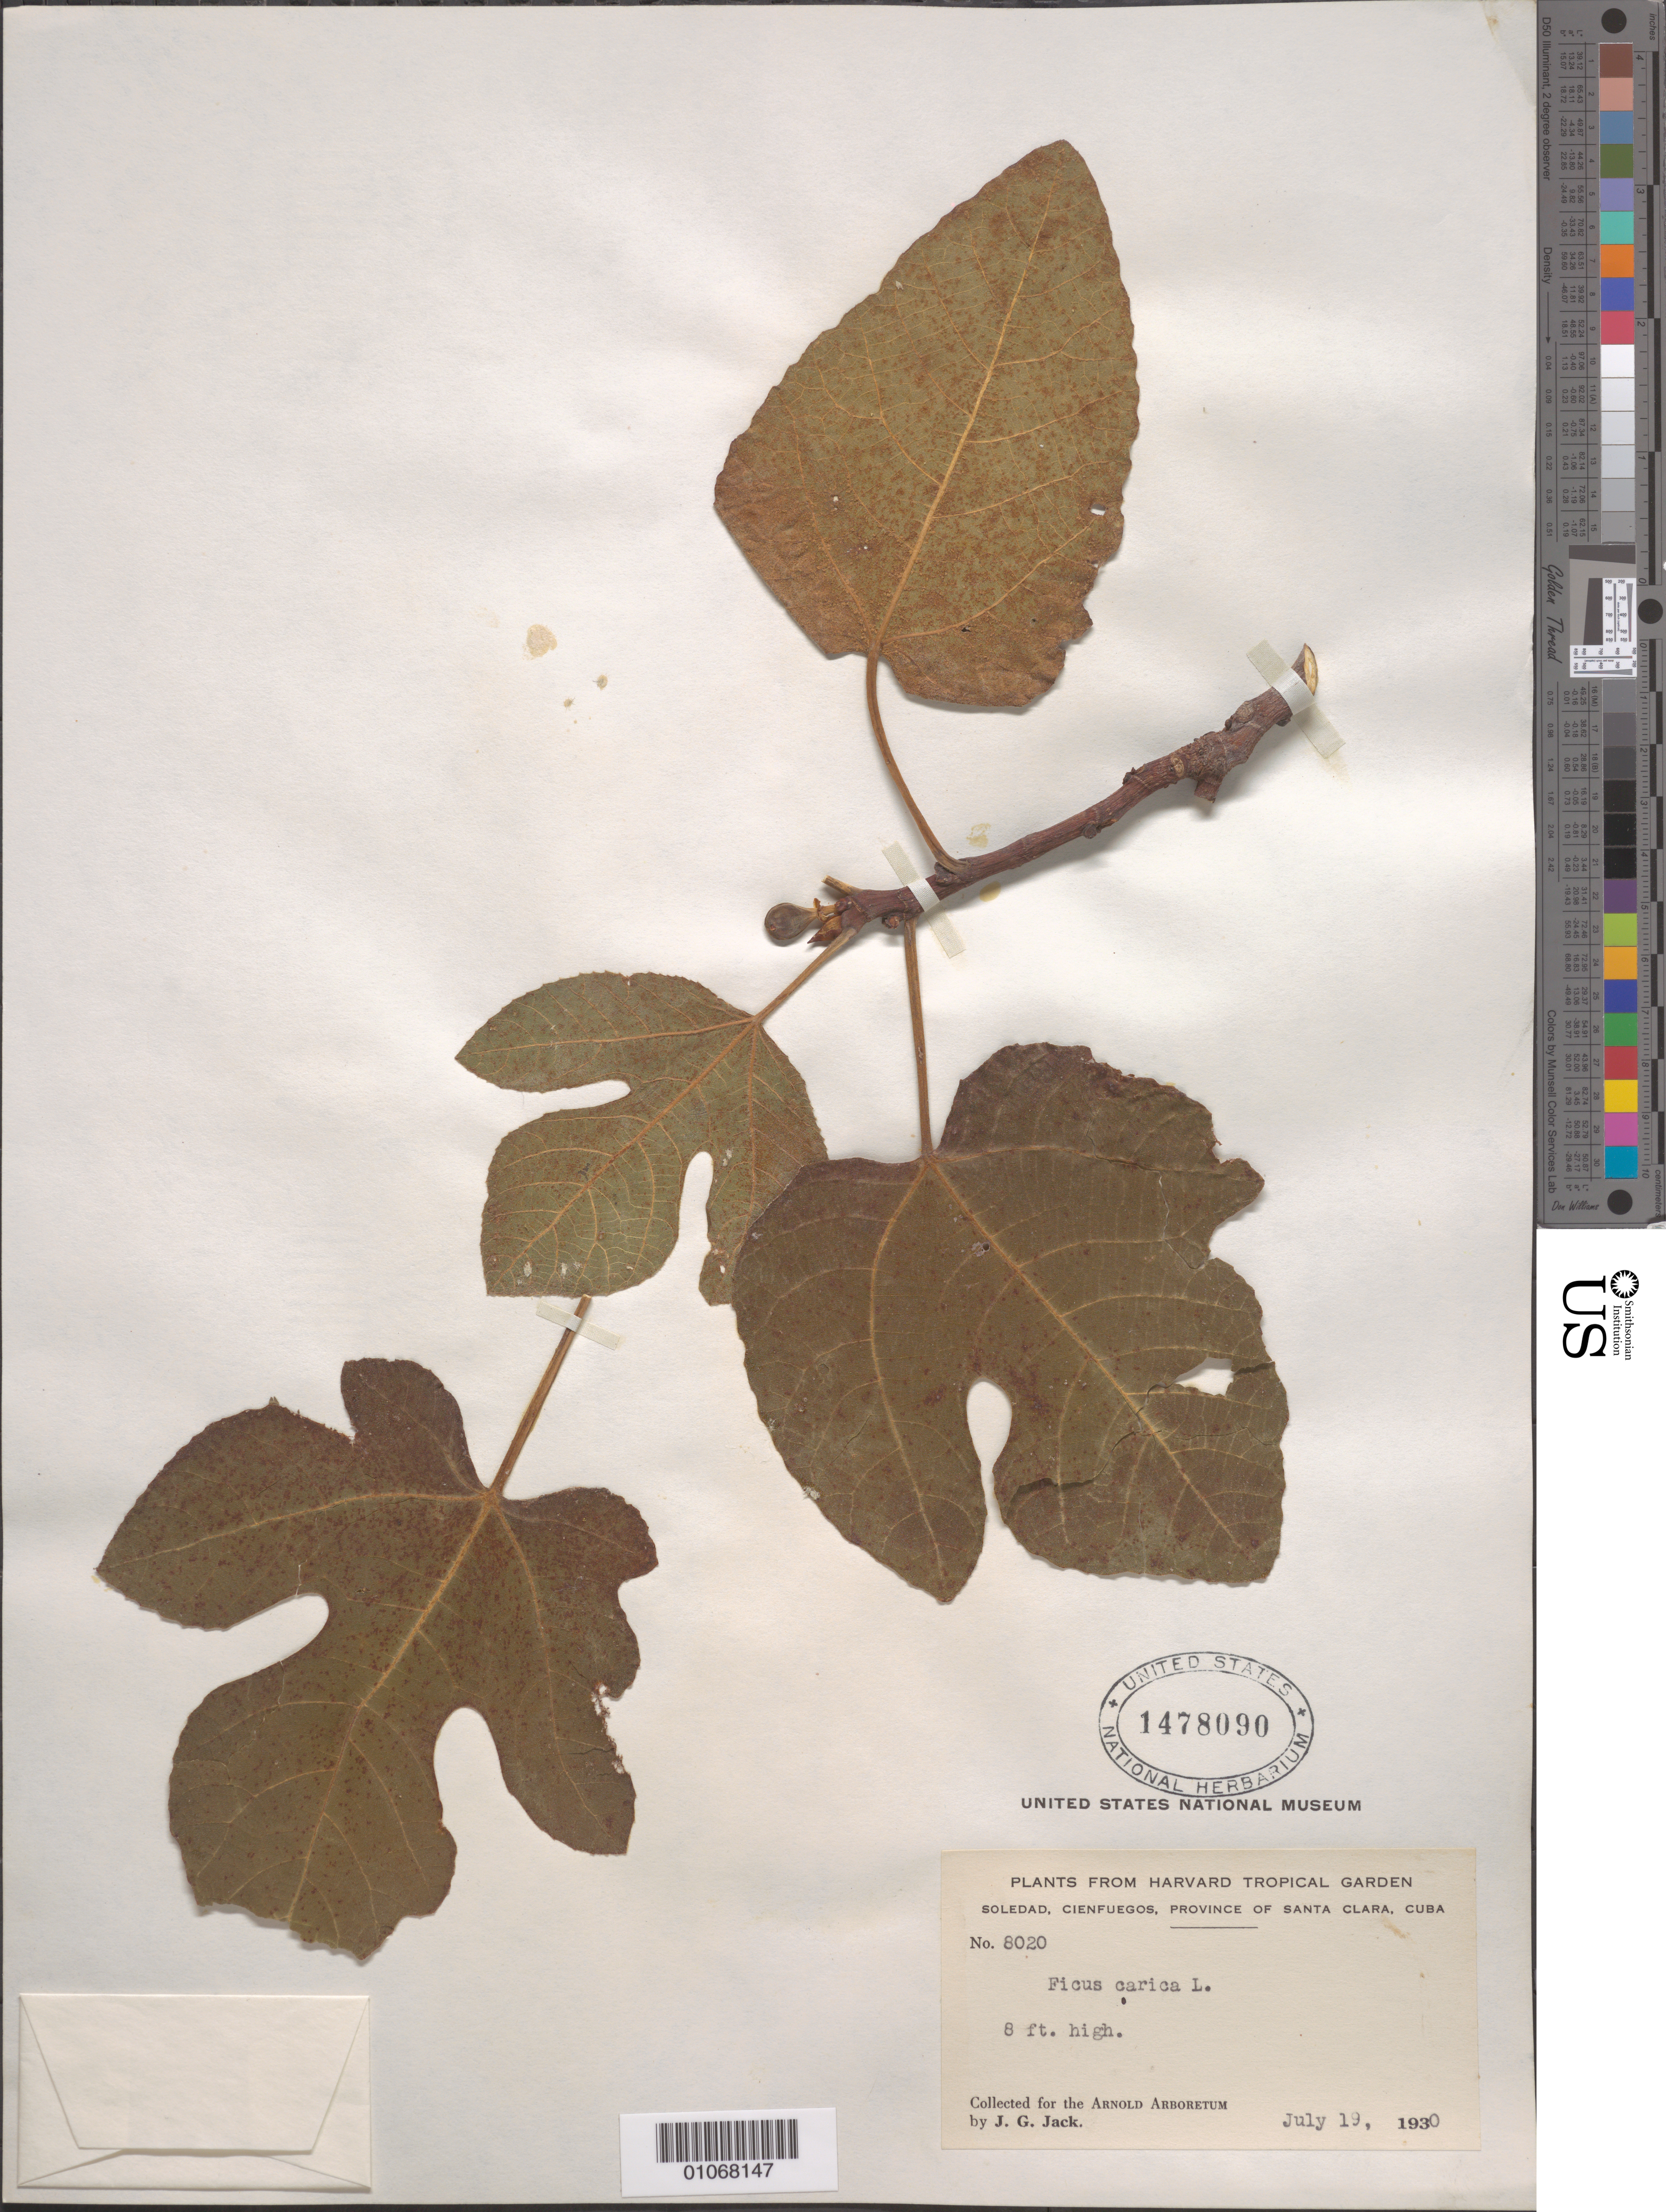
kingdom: Plantae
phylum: Tracheophyta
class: Magnoliopsida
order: Rosales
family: Moraceae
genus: Ficus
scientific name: Ficus carica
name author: L.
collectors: J. G. Jack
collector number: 8020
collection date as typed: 19 Jul 1930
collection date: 1930-07-19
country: Cuba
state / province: Cienfuegos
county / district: Santa Clara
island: Cuba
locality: Soledad, Cienfuegos Province of Santa Clara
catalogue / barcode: US 1478090